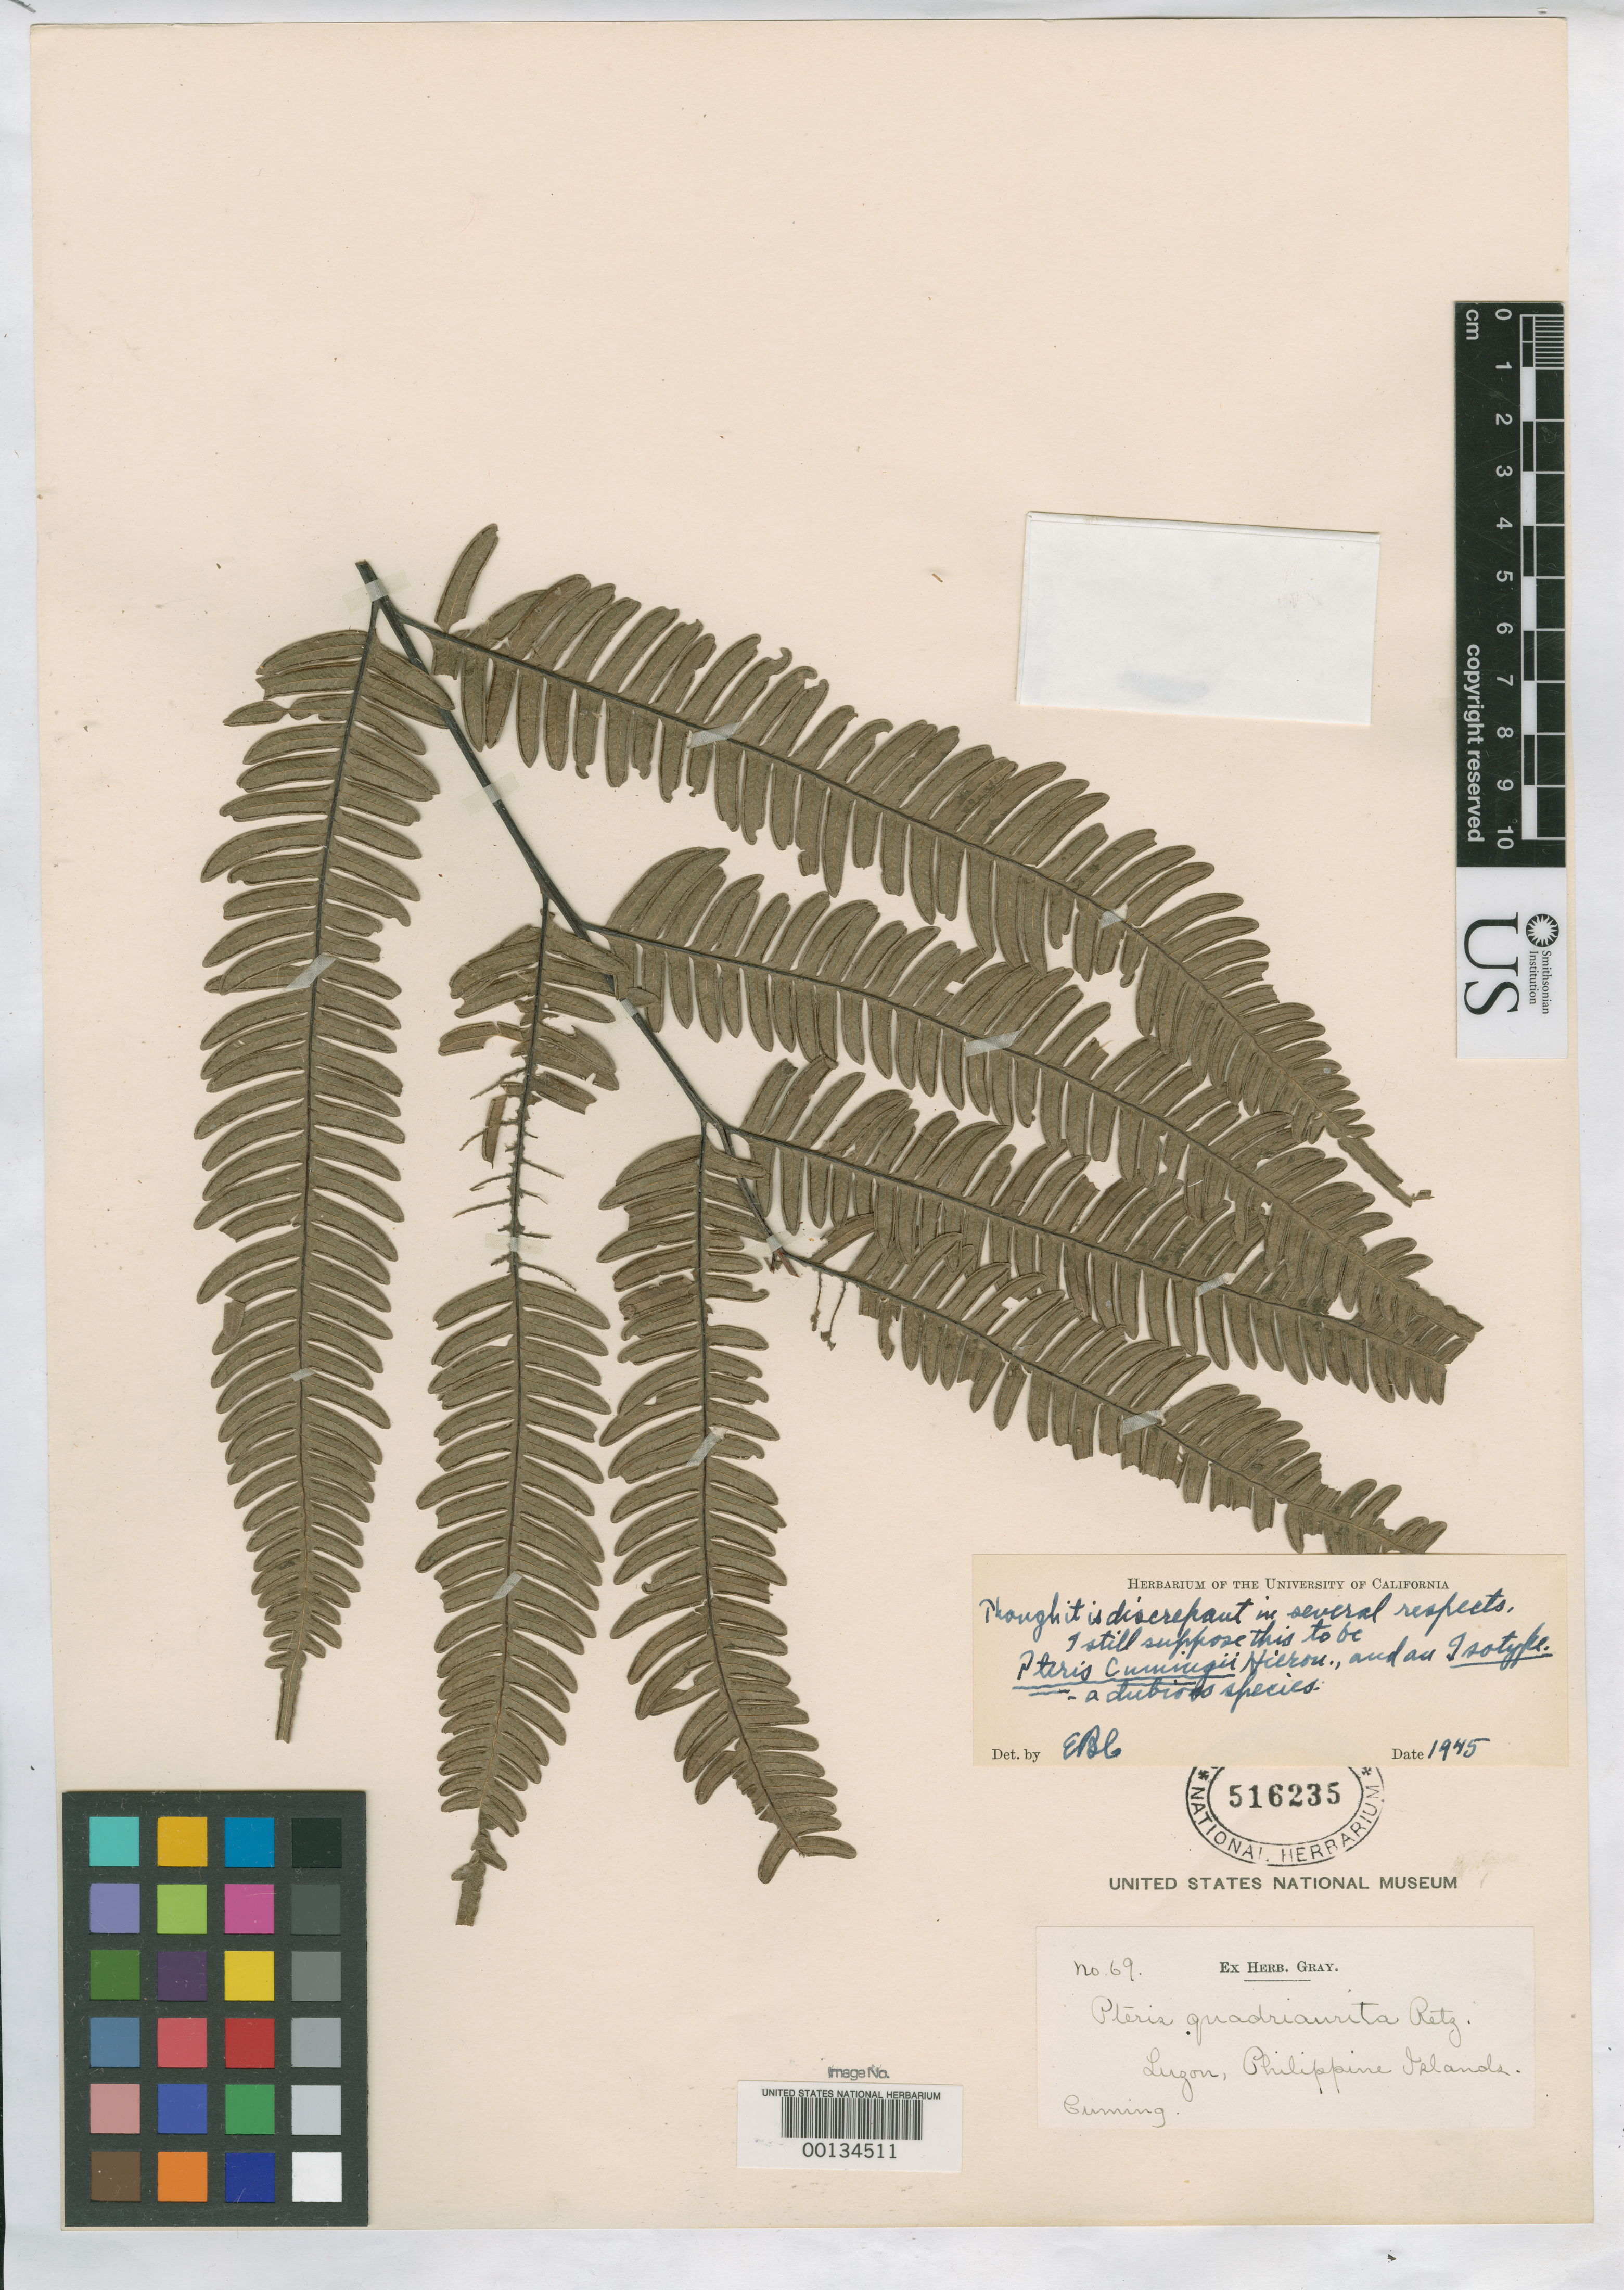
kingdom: Plantae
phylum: Tracheophyta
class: Polypodiopsida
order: Polypodiales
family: Pteridaceae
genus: Pteris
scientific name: Pteris cumingii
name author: Hieron.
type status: Type Collection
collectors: H. Cuming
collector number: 69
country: Philippines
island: Luzon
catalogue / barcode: US 516235